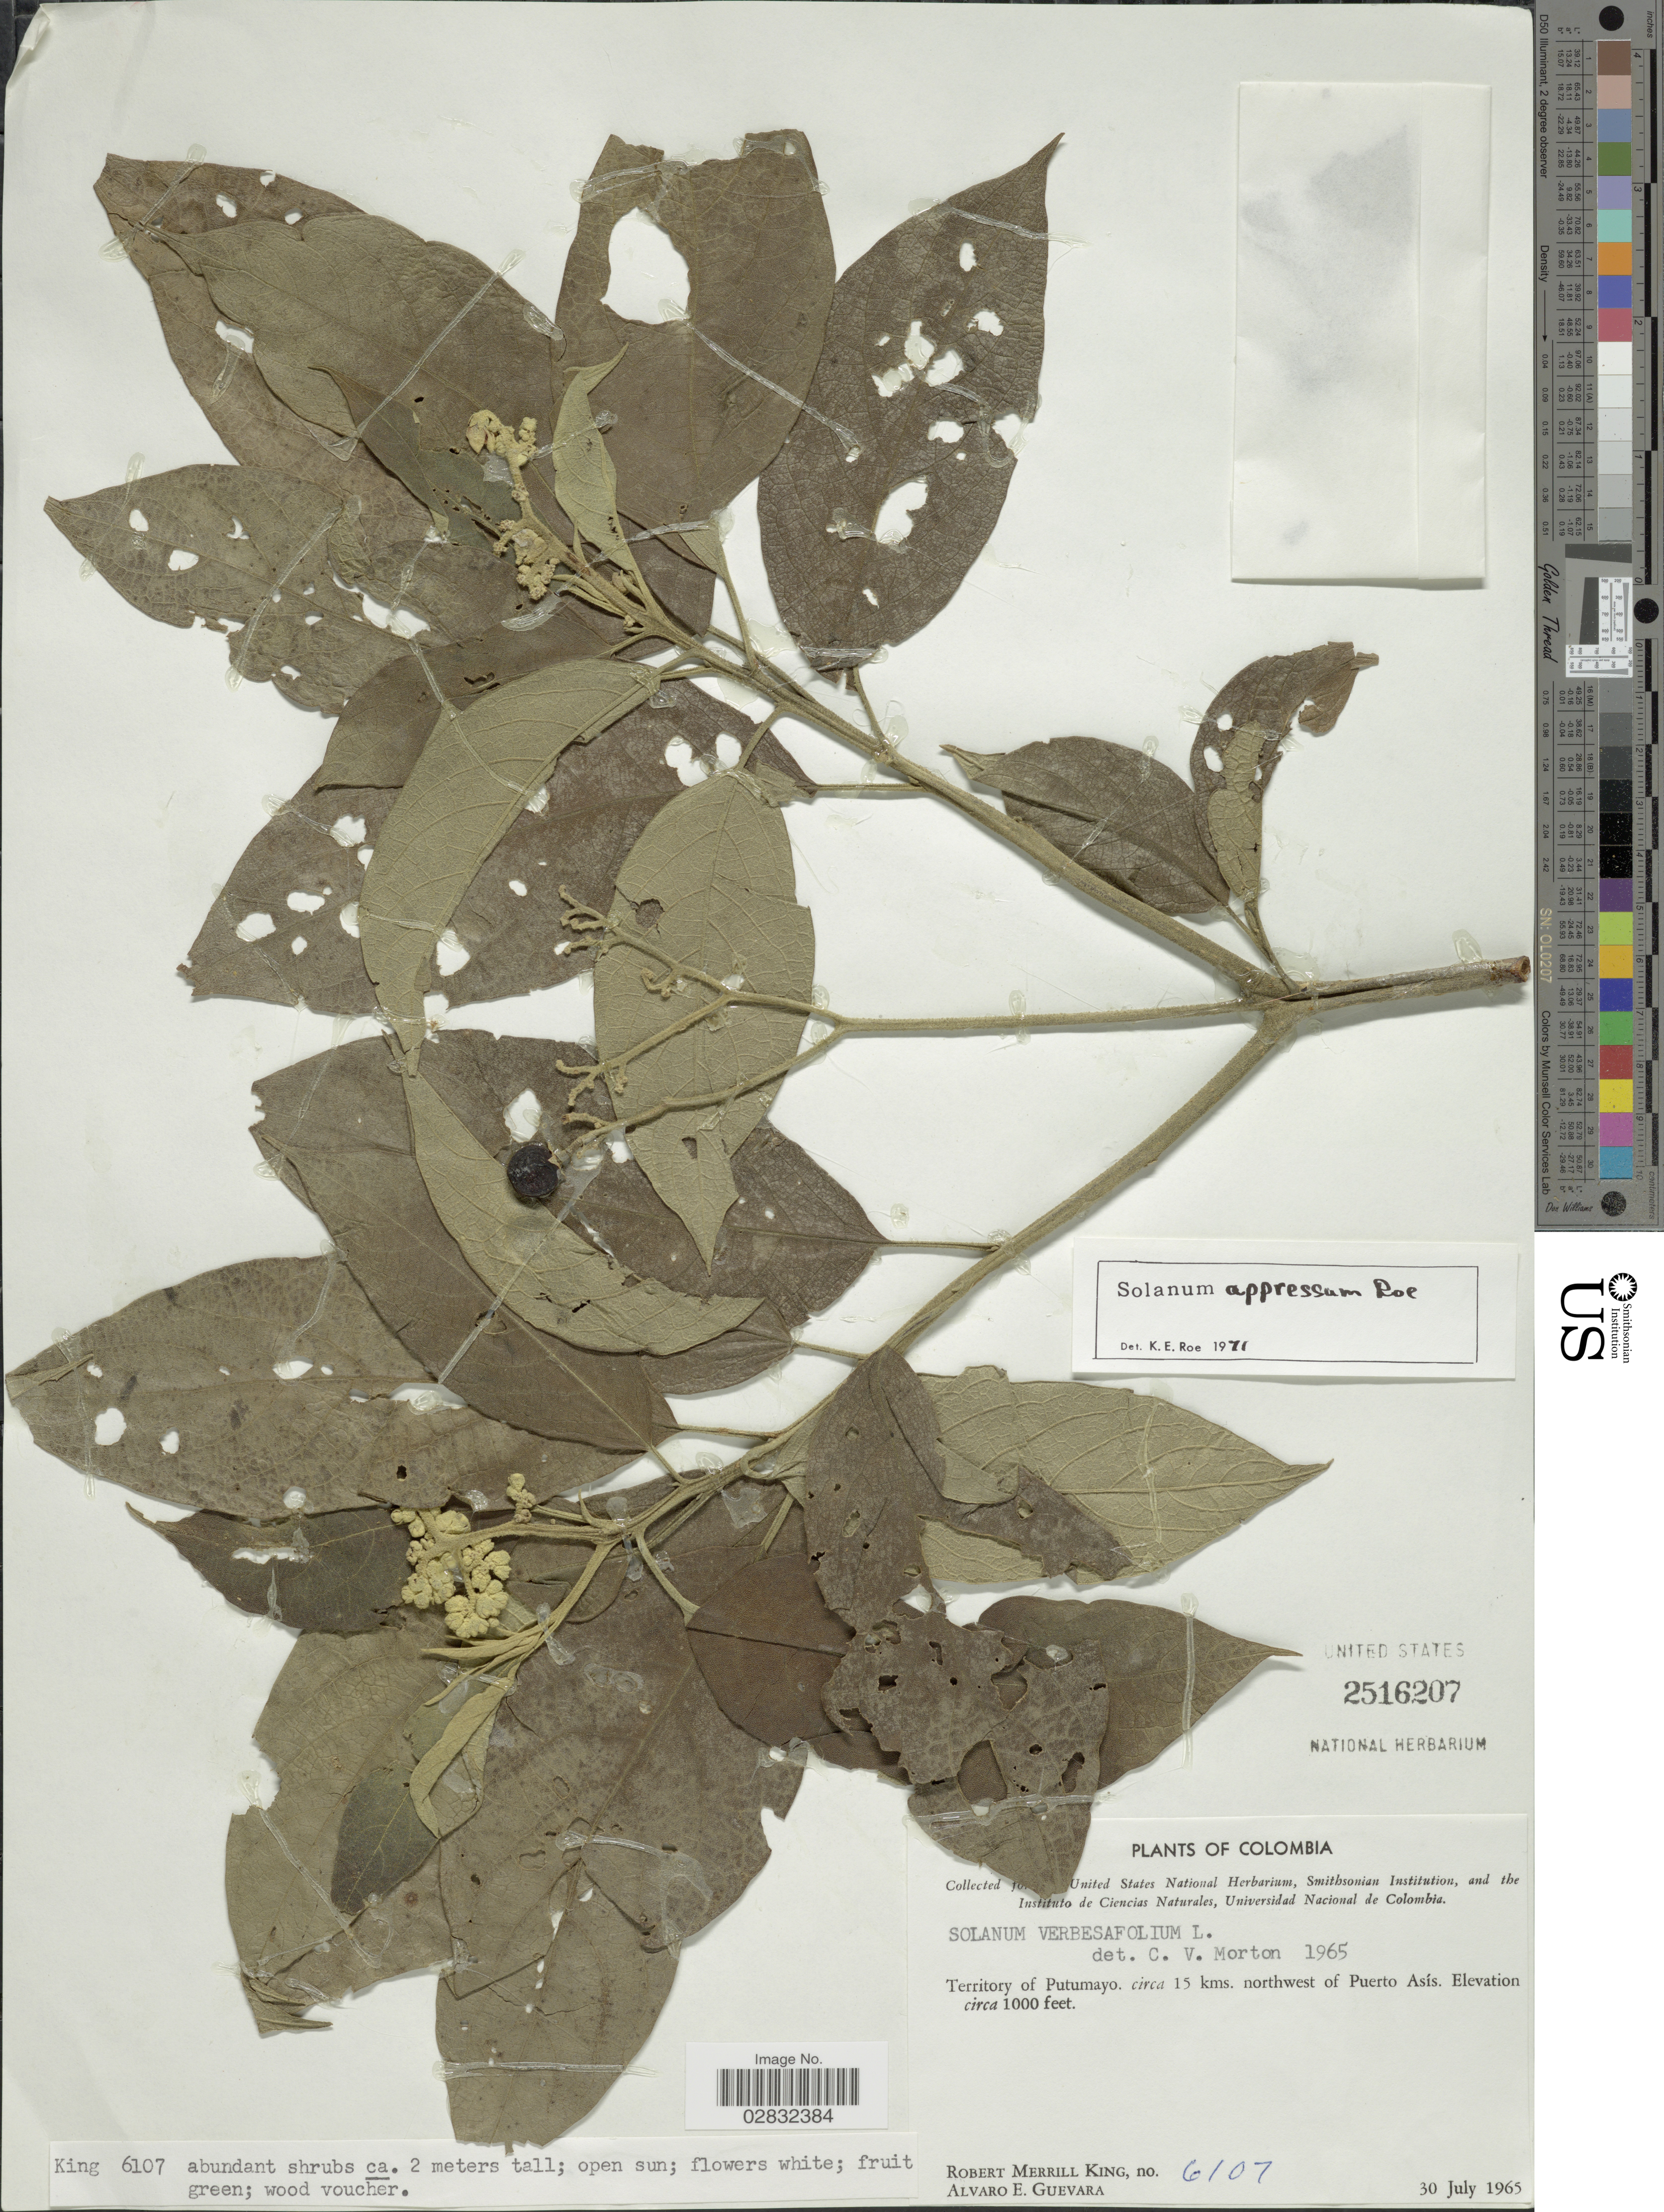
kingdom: Plantae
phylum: Tracheophyta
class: Magnoliopsida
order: Solanales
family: Solanaceae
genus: Solanum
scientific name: Solanum appressum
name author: K.E. Roe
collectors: R. M. King & A. E. Guevara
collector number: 6107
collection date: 1965-07-30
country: Colombia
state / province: Putumayo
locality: Territory of Putumayo, circa 15 kms. northwest of Puerto Asís.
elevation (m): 305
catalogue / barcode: US 2516207